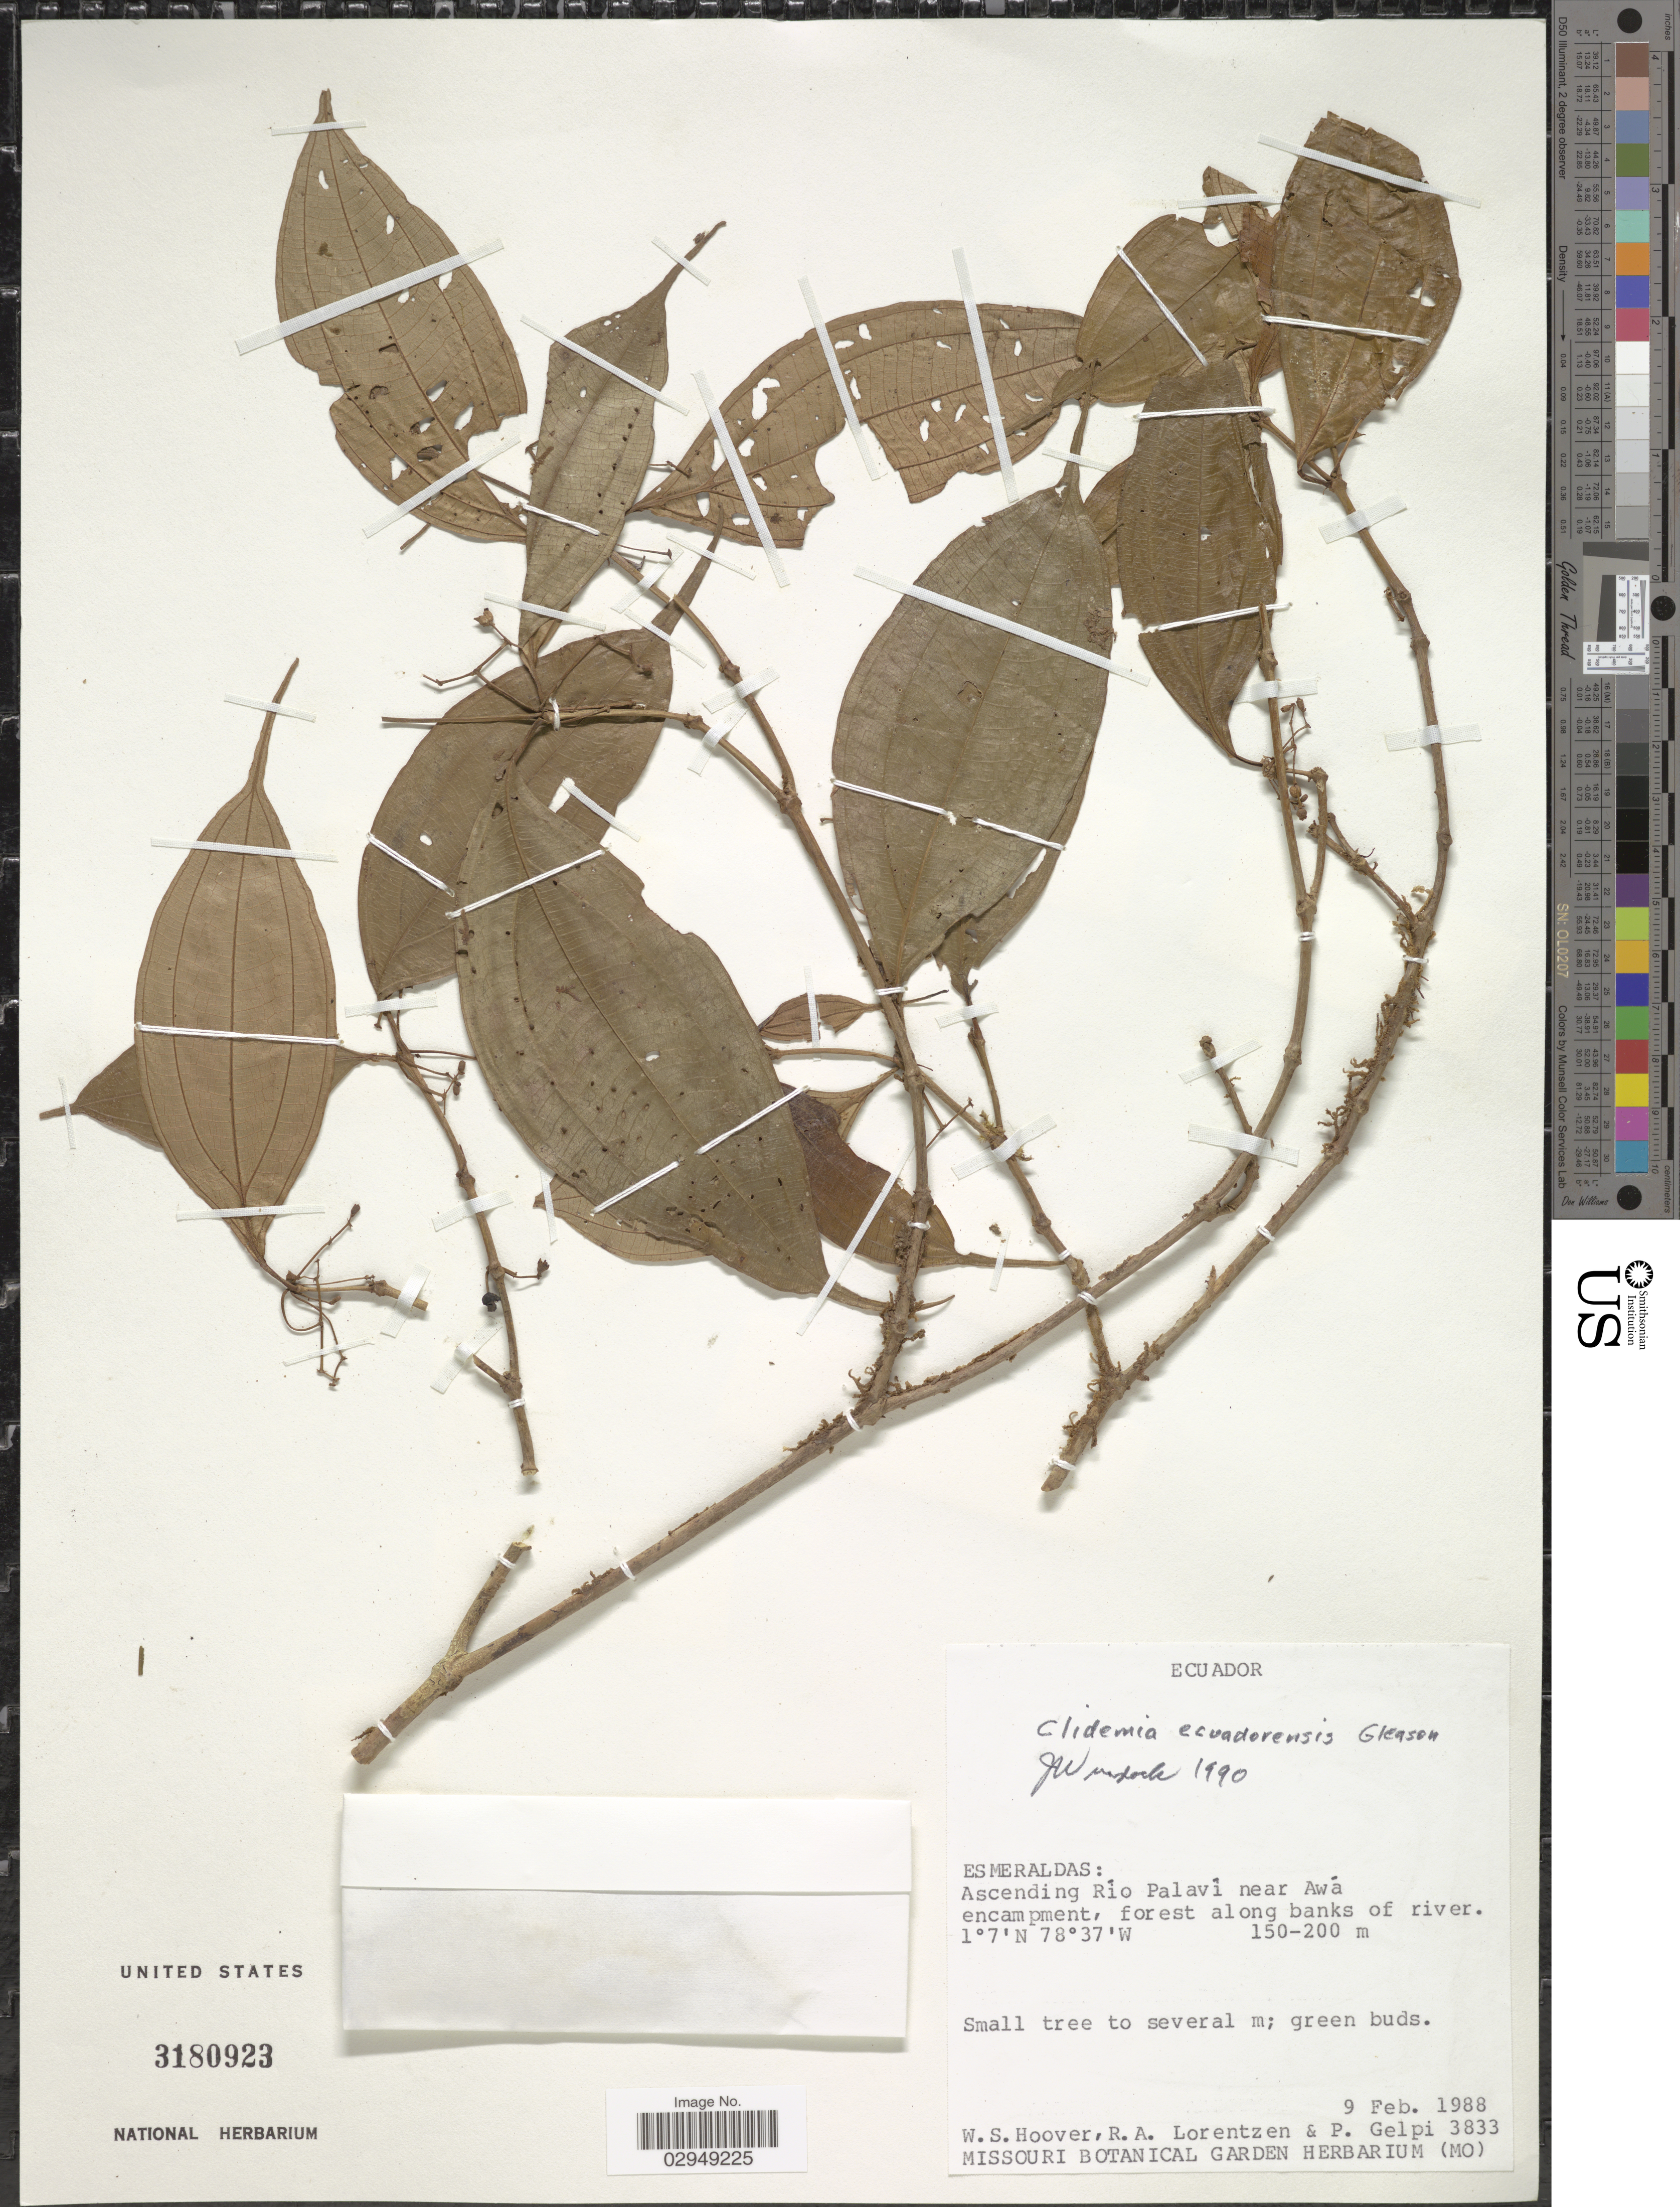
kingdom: Plantae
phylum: Tracheophyta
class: Magnoliopsida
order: Myrtales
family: Melastomataceae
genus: Clidemia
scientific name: Clidemia ecuadorensis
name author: Gleason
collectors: W. S. Hoover, R. Lorentzen & P. Gelpi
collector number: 3833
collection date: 1988-02-09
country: Ecuador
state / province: Esmeraldas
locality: Ascending Río Palaví near Awá encampment, forest along banks of river.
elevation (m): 150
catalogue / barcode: US 3180923